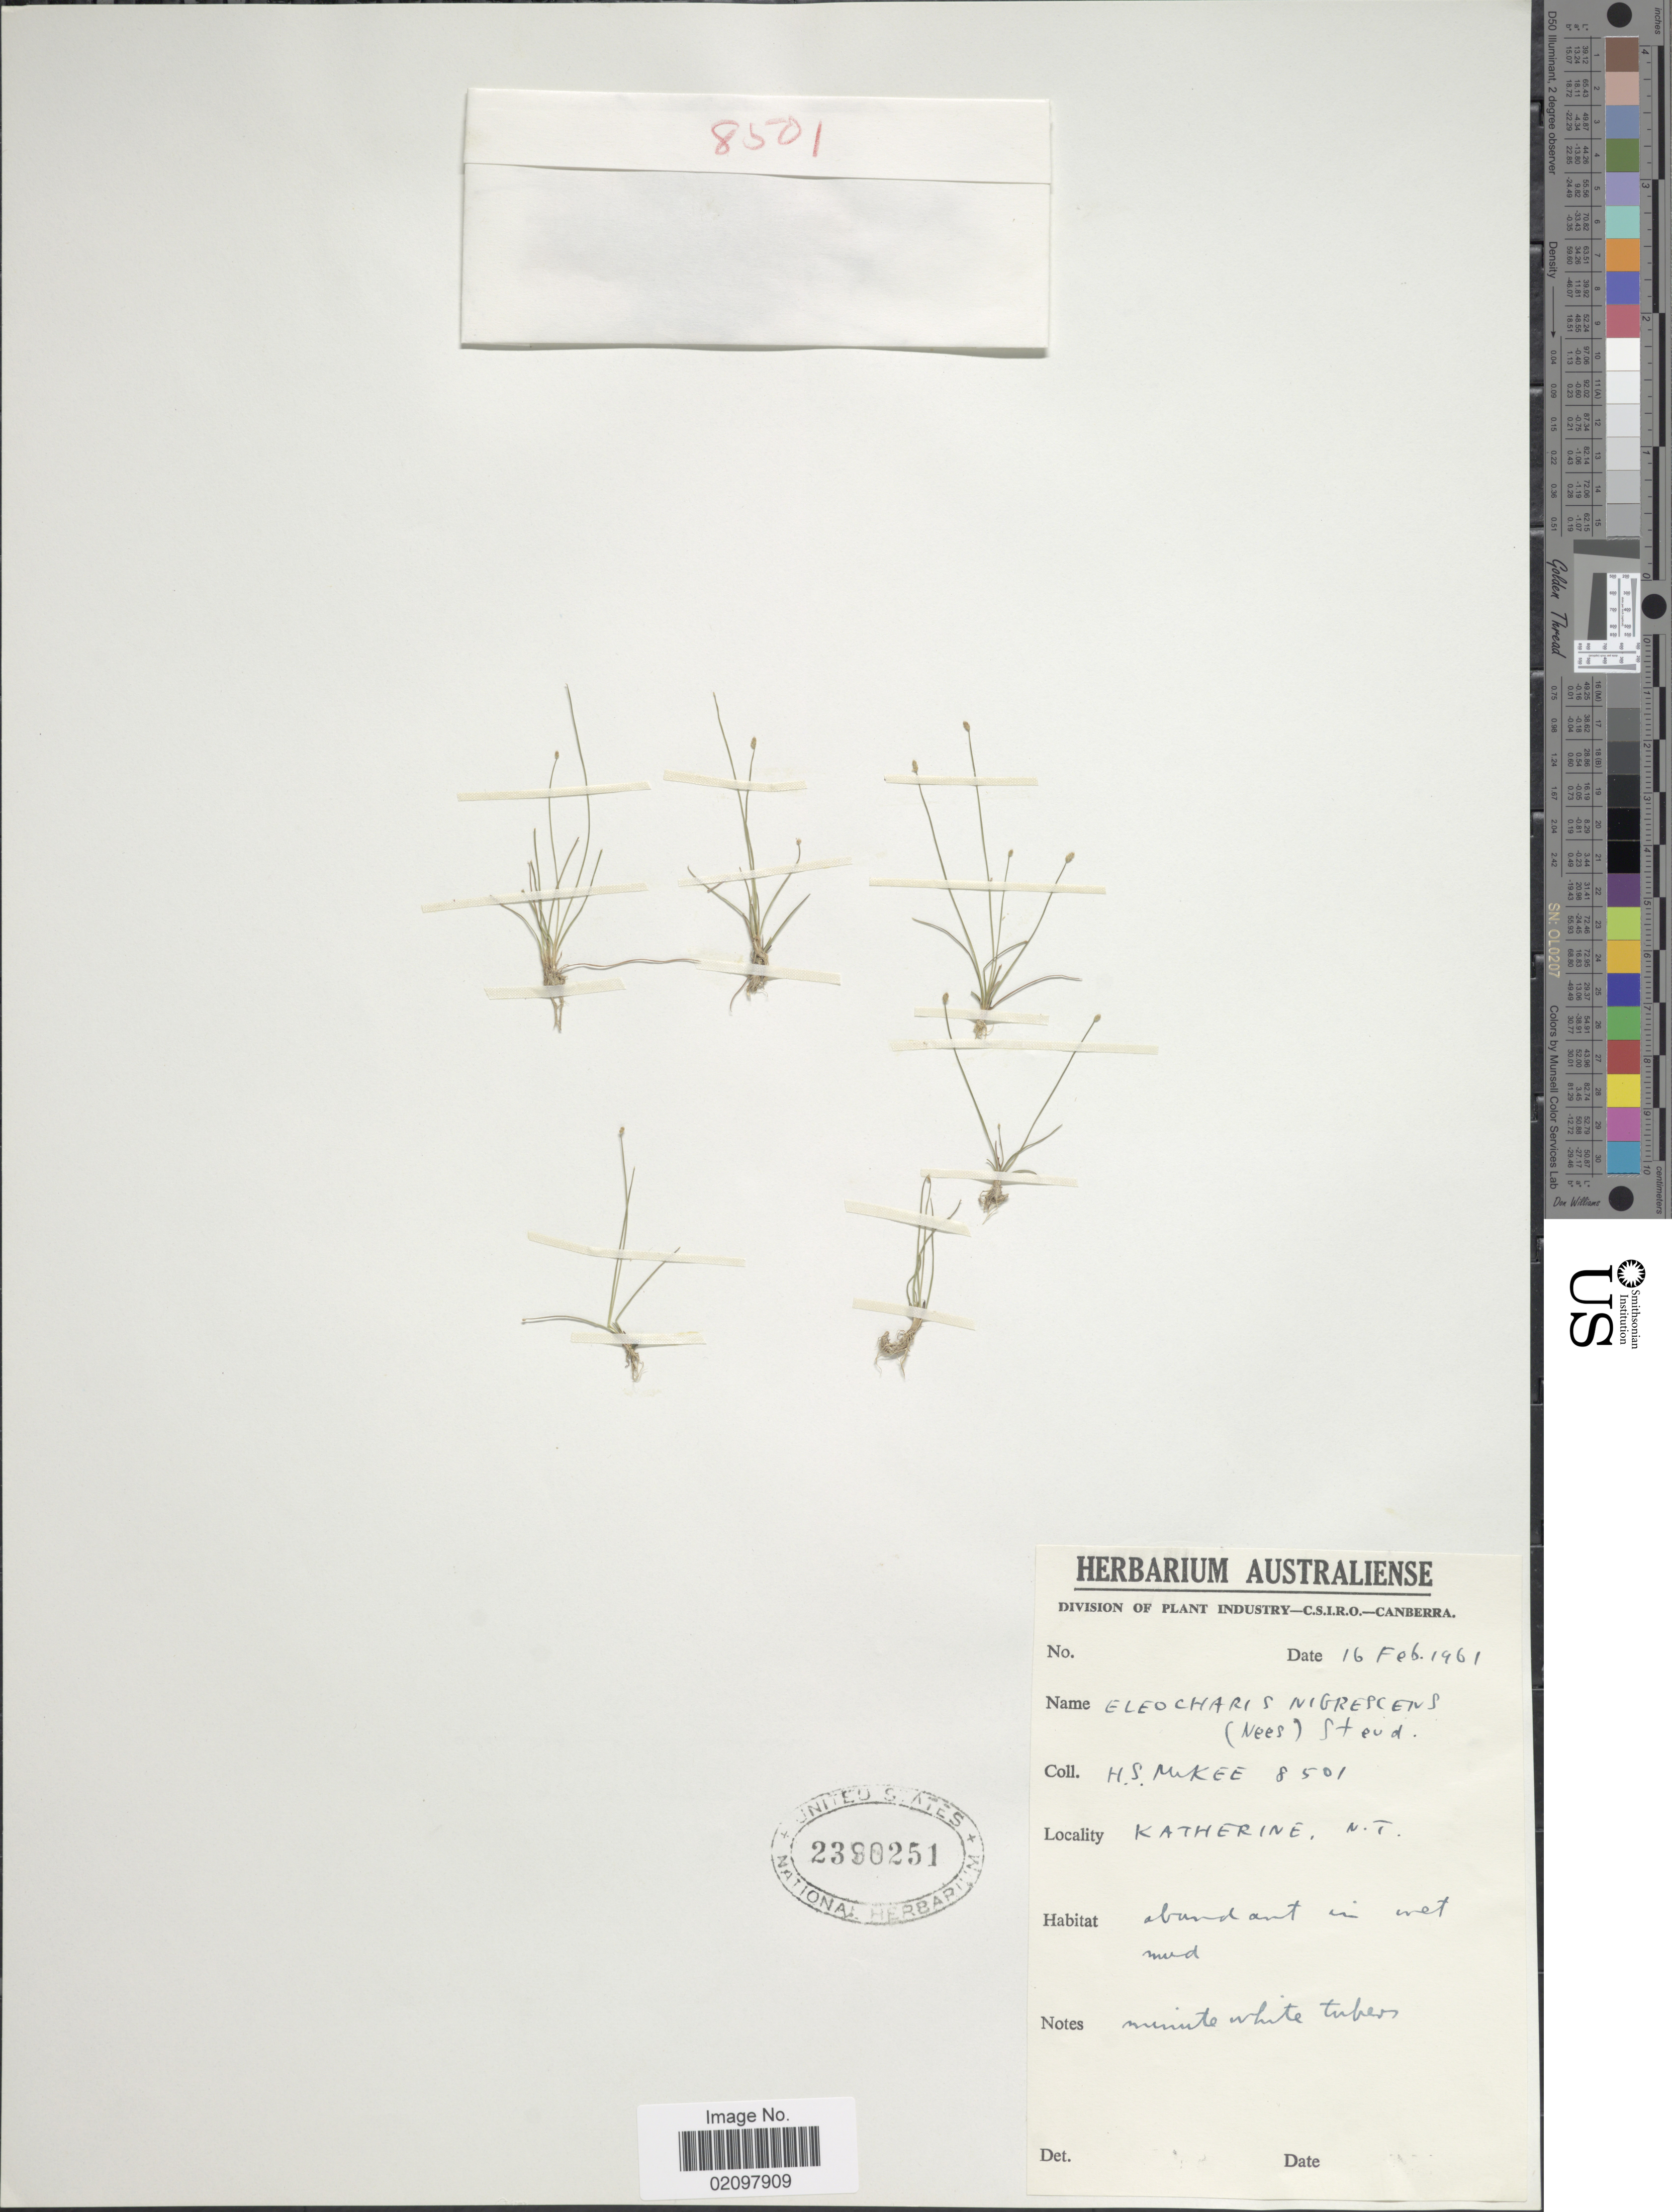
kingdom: Plantae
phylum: Tracheophyta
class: Liliopsida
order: Poales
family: Cyperaceae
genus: Eleocharis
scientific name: Eleocharis nigrescens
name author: (Nees) Kunth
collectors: H. S. McKee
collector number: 8501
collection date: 1961-02-16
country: Australia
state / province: Northern Territory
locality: Katherine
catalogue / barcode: US 2390251